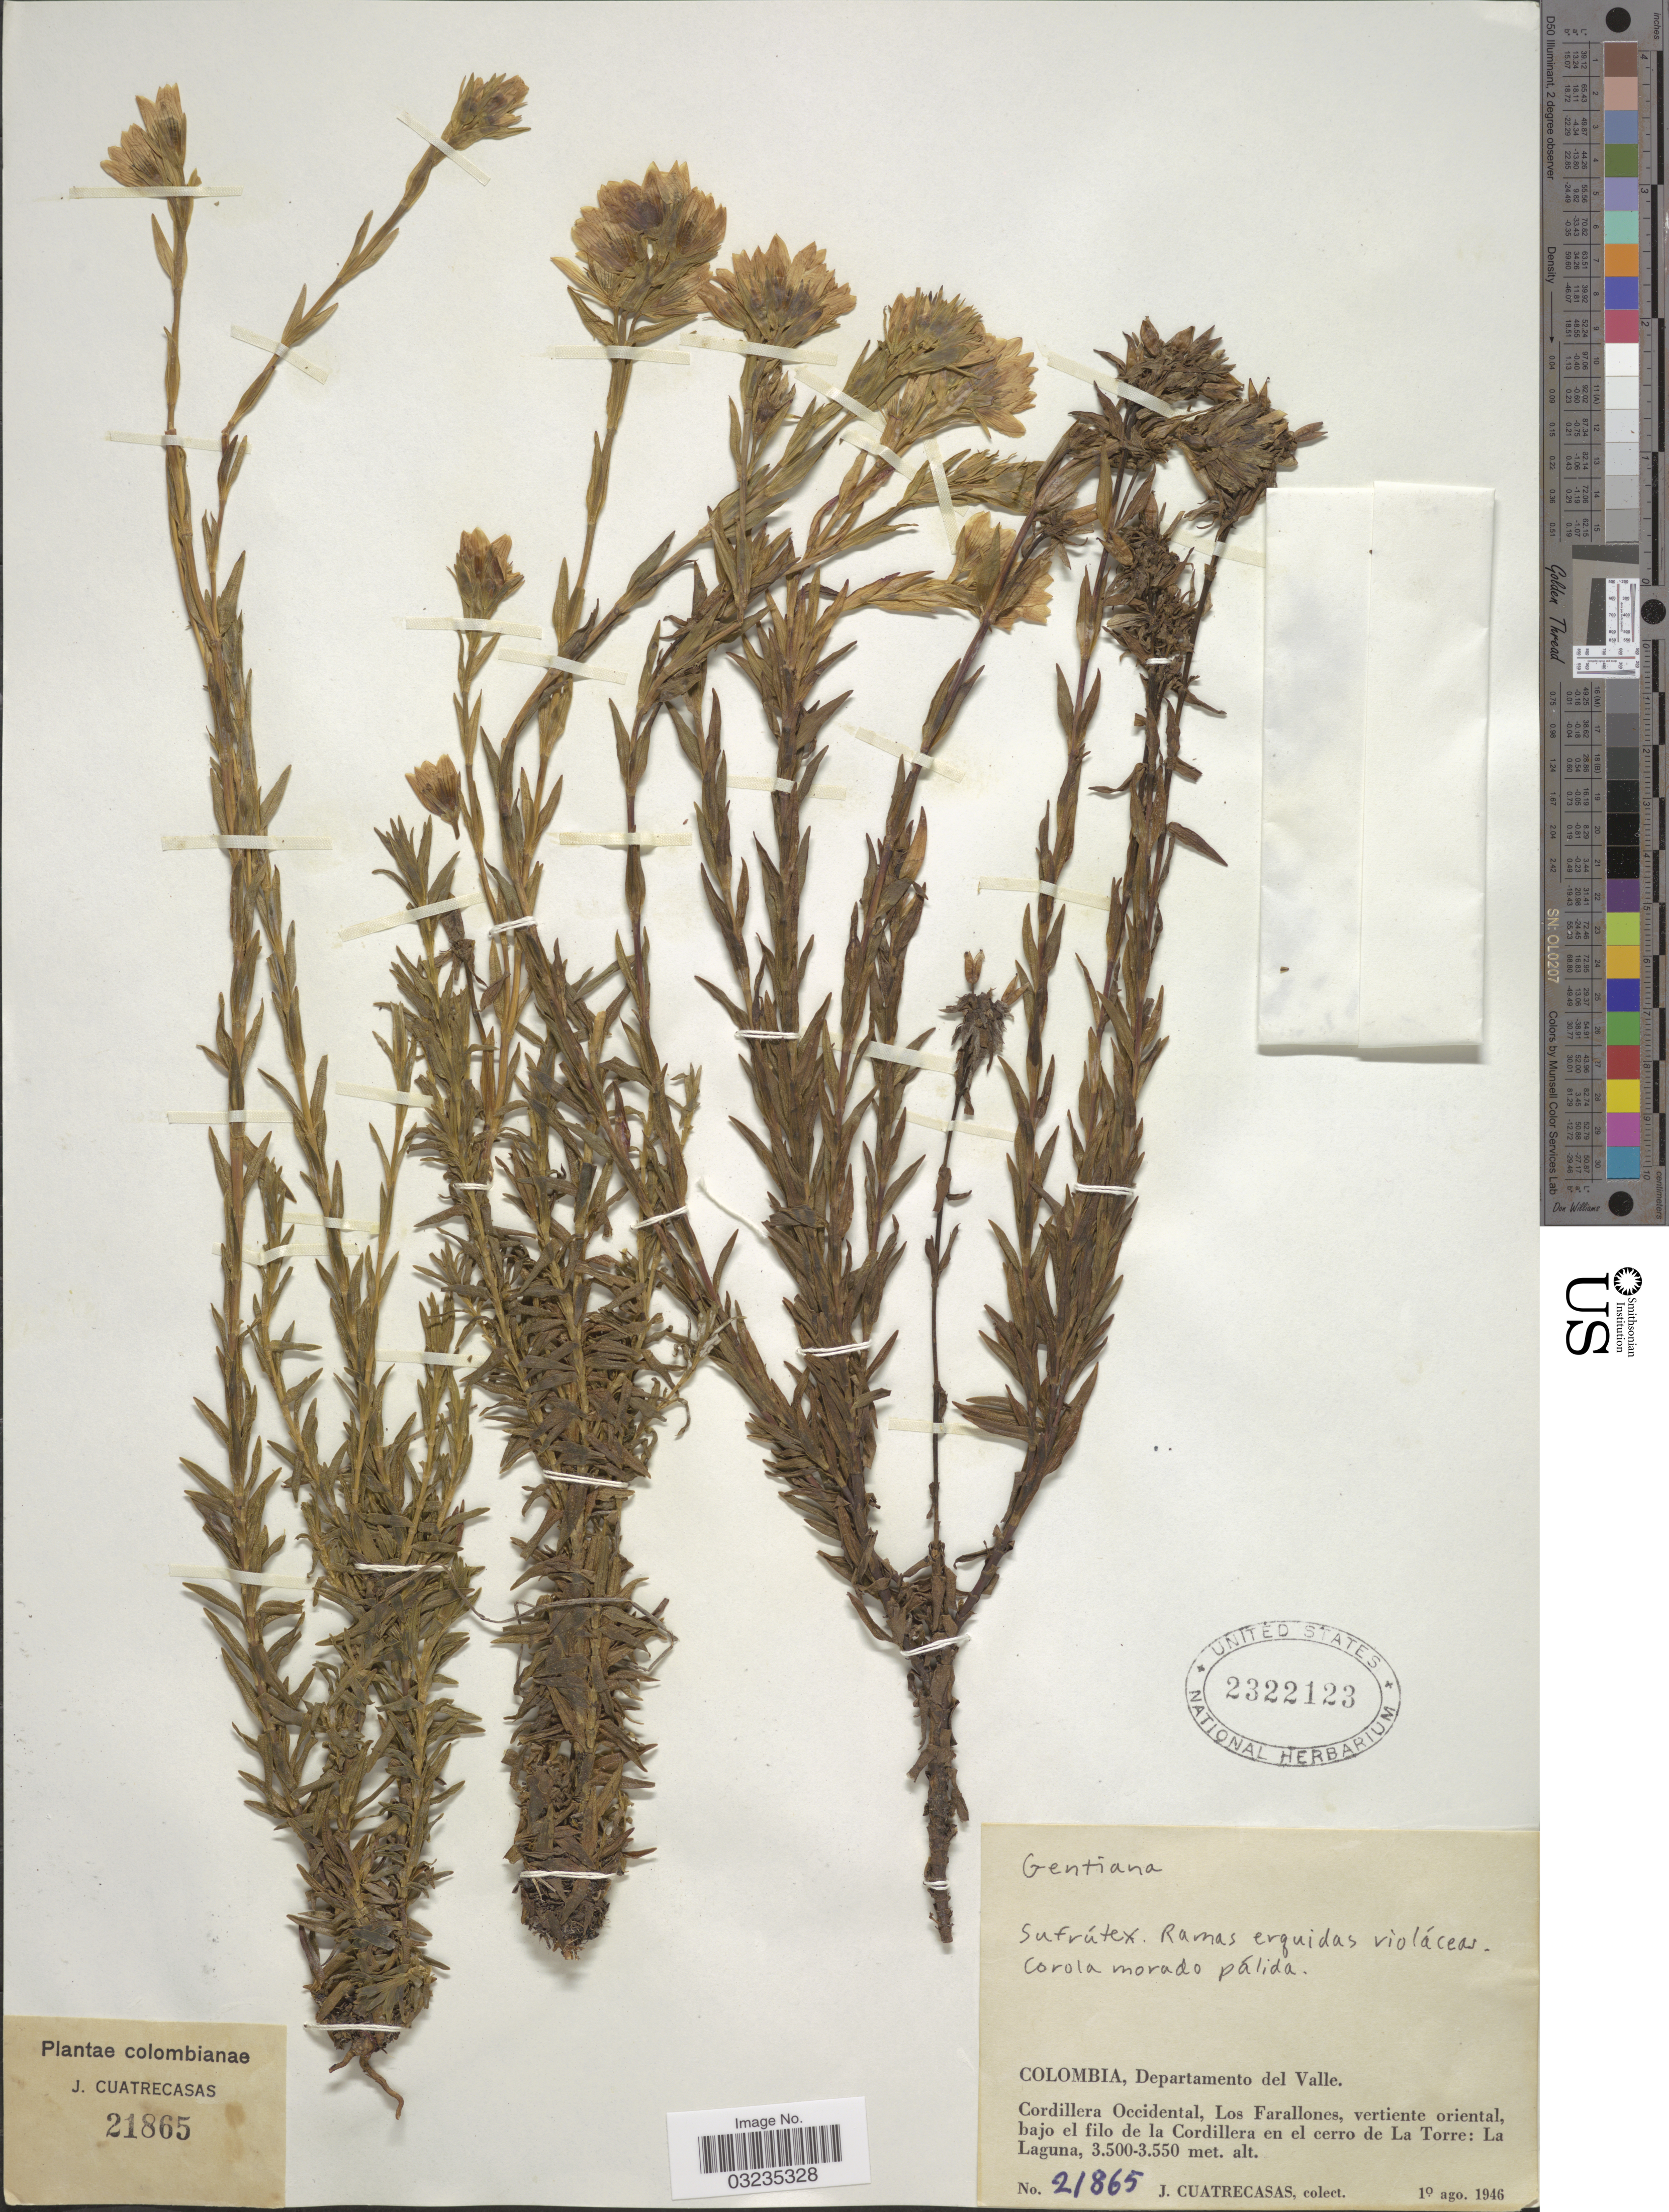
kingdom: Plantae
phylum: Tracheophyta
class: Magnoliopsida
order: Gentianales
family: Gentianaceae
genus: Gentiana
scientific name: Gentiana sp.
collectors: J. Cuatrecasas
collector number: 21865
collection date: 1946-08-01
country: Colombia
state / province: Valle del Cauca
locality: Departamento del Valle. Cordillera Occidental, Los Farallones, vertiente oriental, bajo el filo de la Cordillera en el cerro de La Torre: La Laguna.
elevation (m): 3500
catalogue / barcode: US 2322123